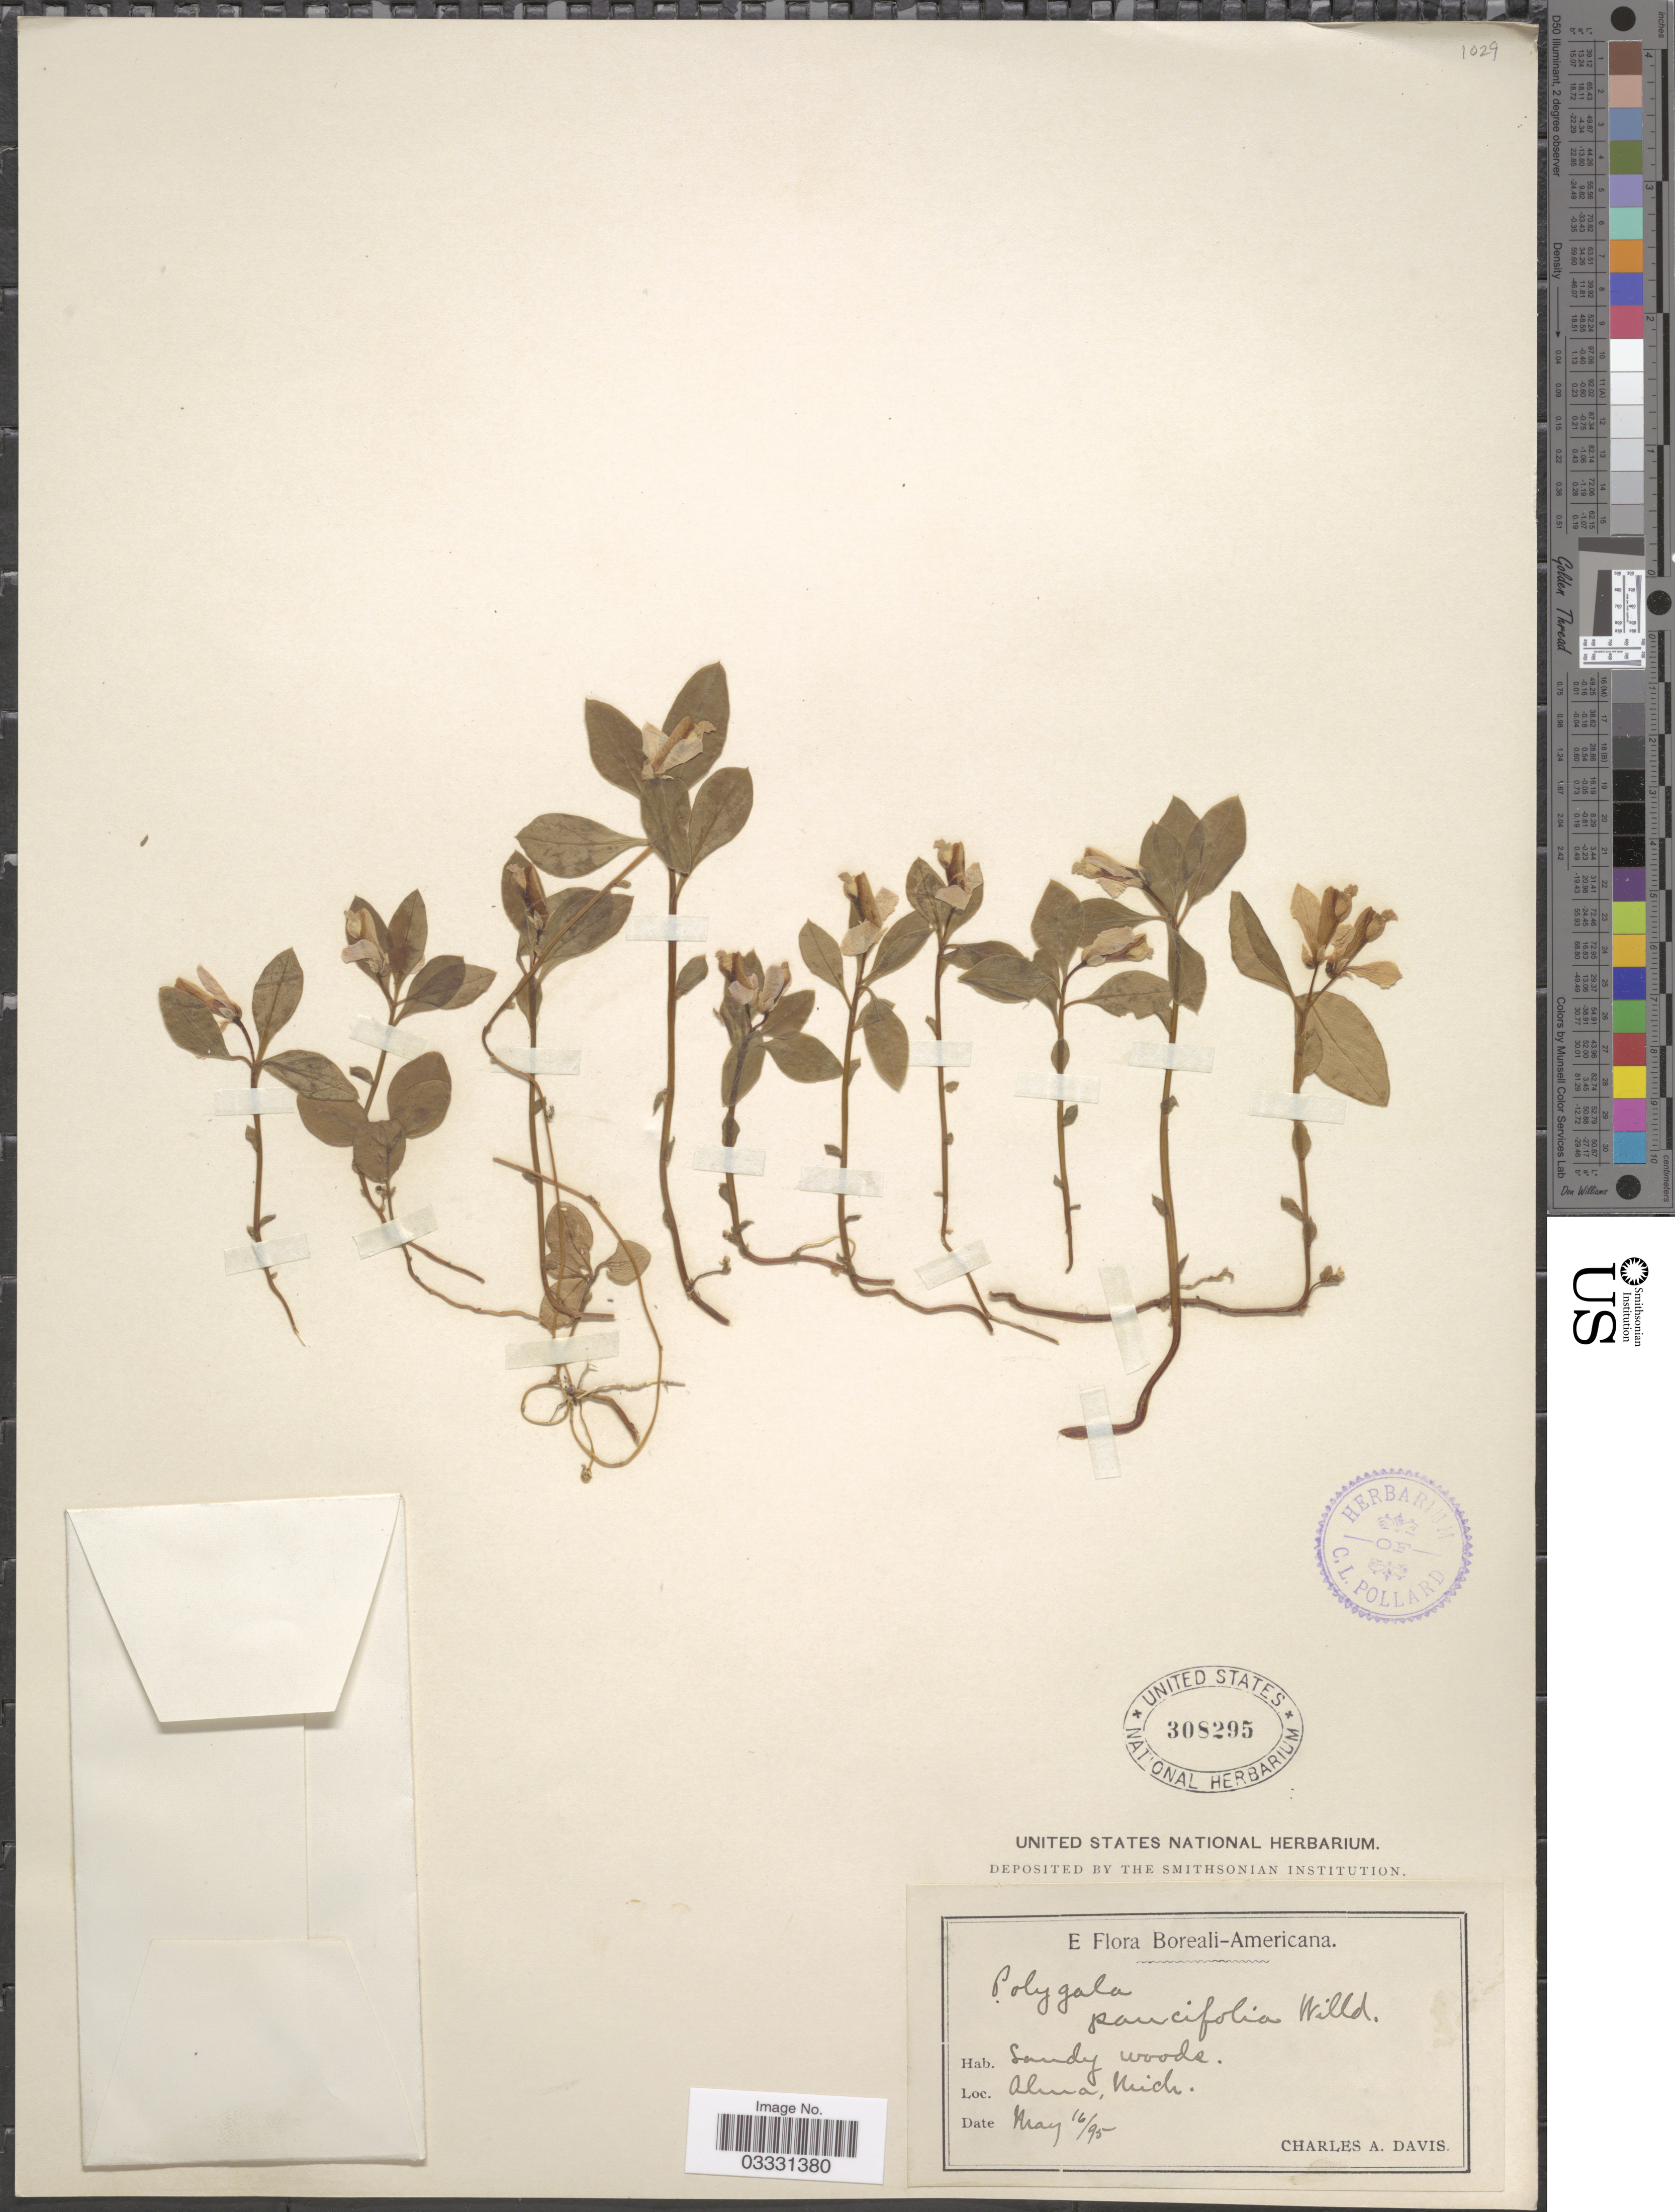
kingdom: Plantae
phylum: Tracheophyta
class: Magnoliopsida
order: Fabales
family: Polygalaceae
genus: Polygaloides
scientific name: Polygaloides paucifolia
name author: (Willd.) J.R. Abbott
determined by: Strong, Mark T., (BOT), Smithsonian Institution - National Museum of Natural History (UNITED STATES)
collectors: C. Davis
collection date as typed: Transcribed d/m/y: 16/5/95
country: United States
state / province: Michigan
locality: Boreali-Americana. Alma.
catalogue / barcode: US 308295